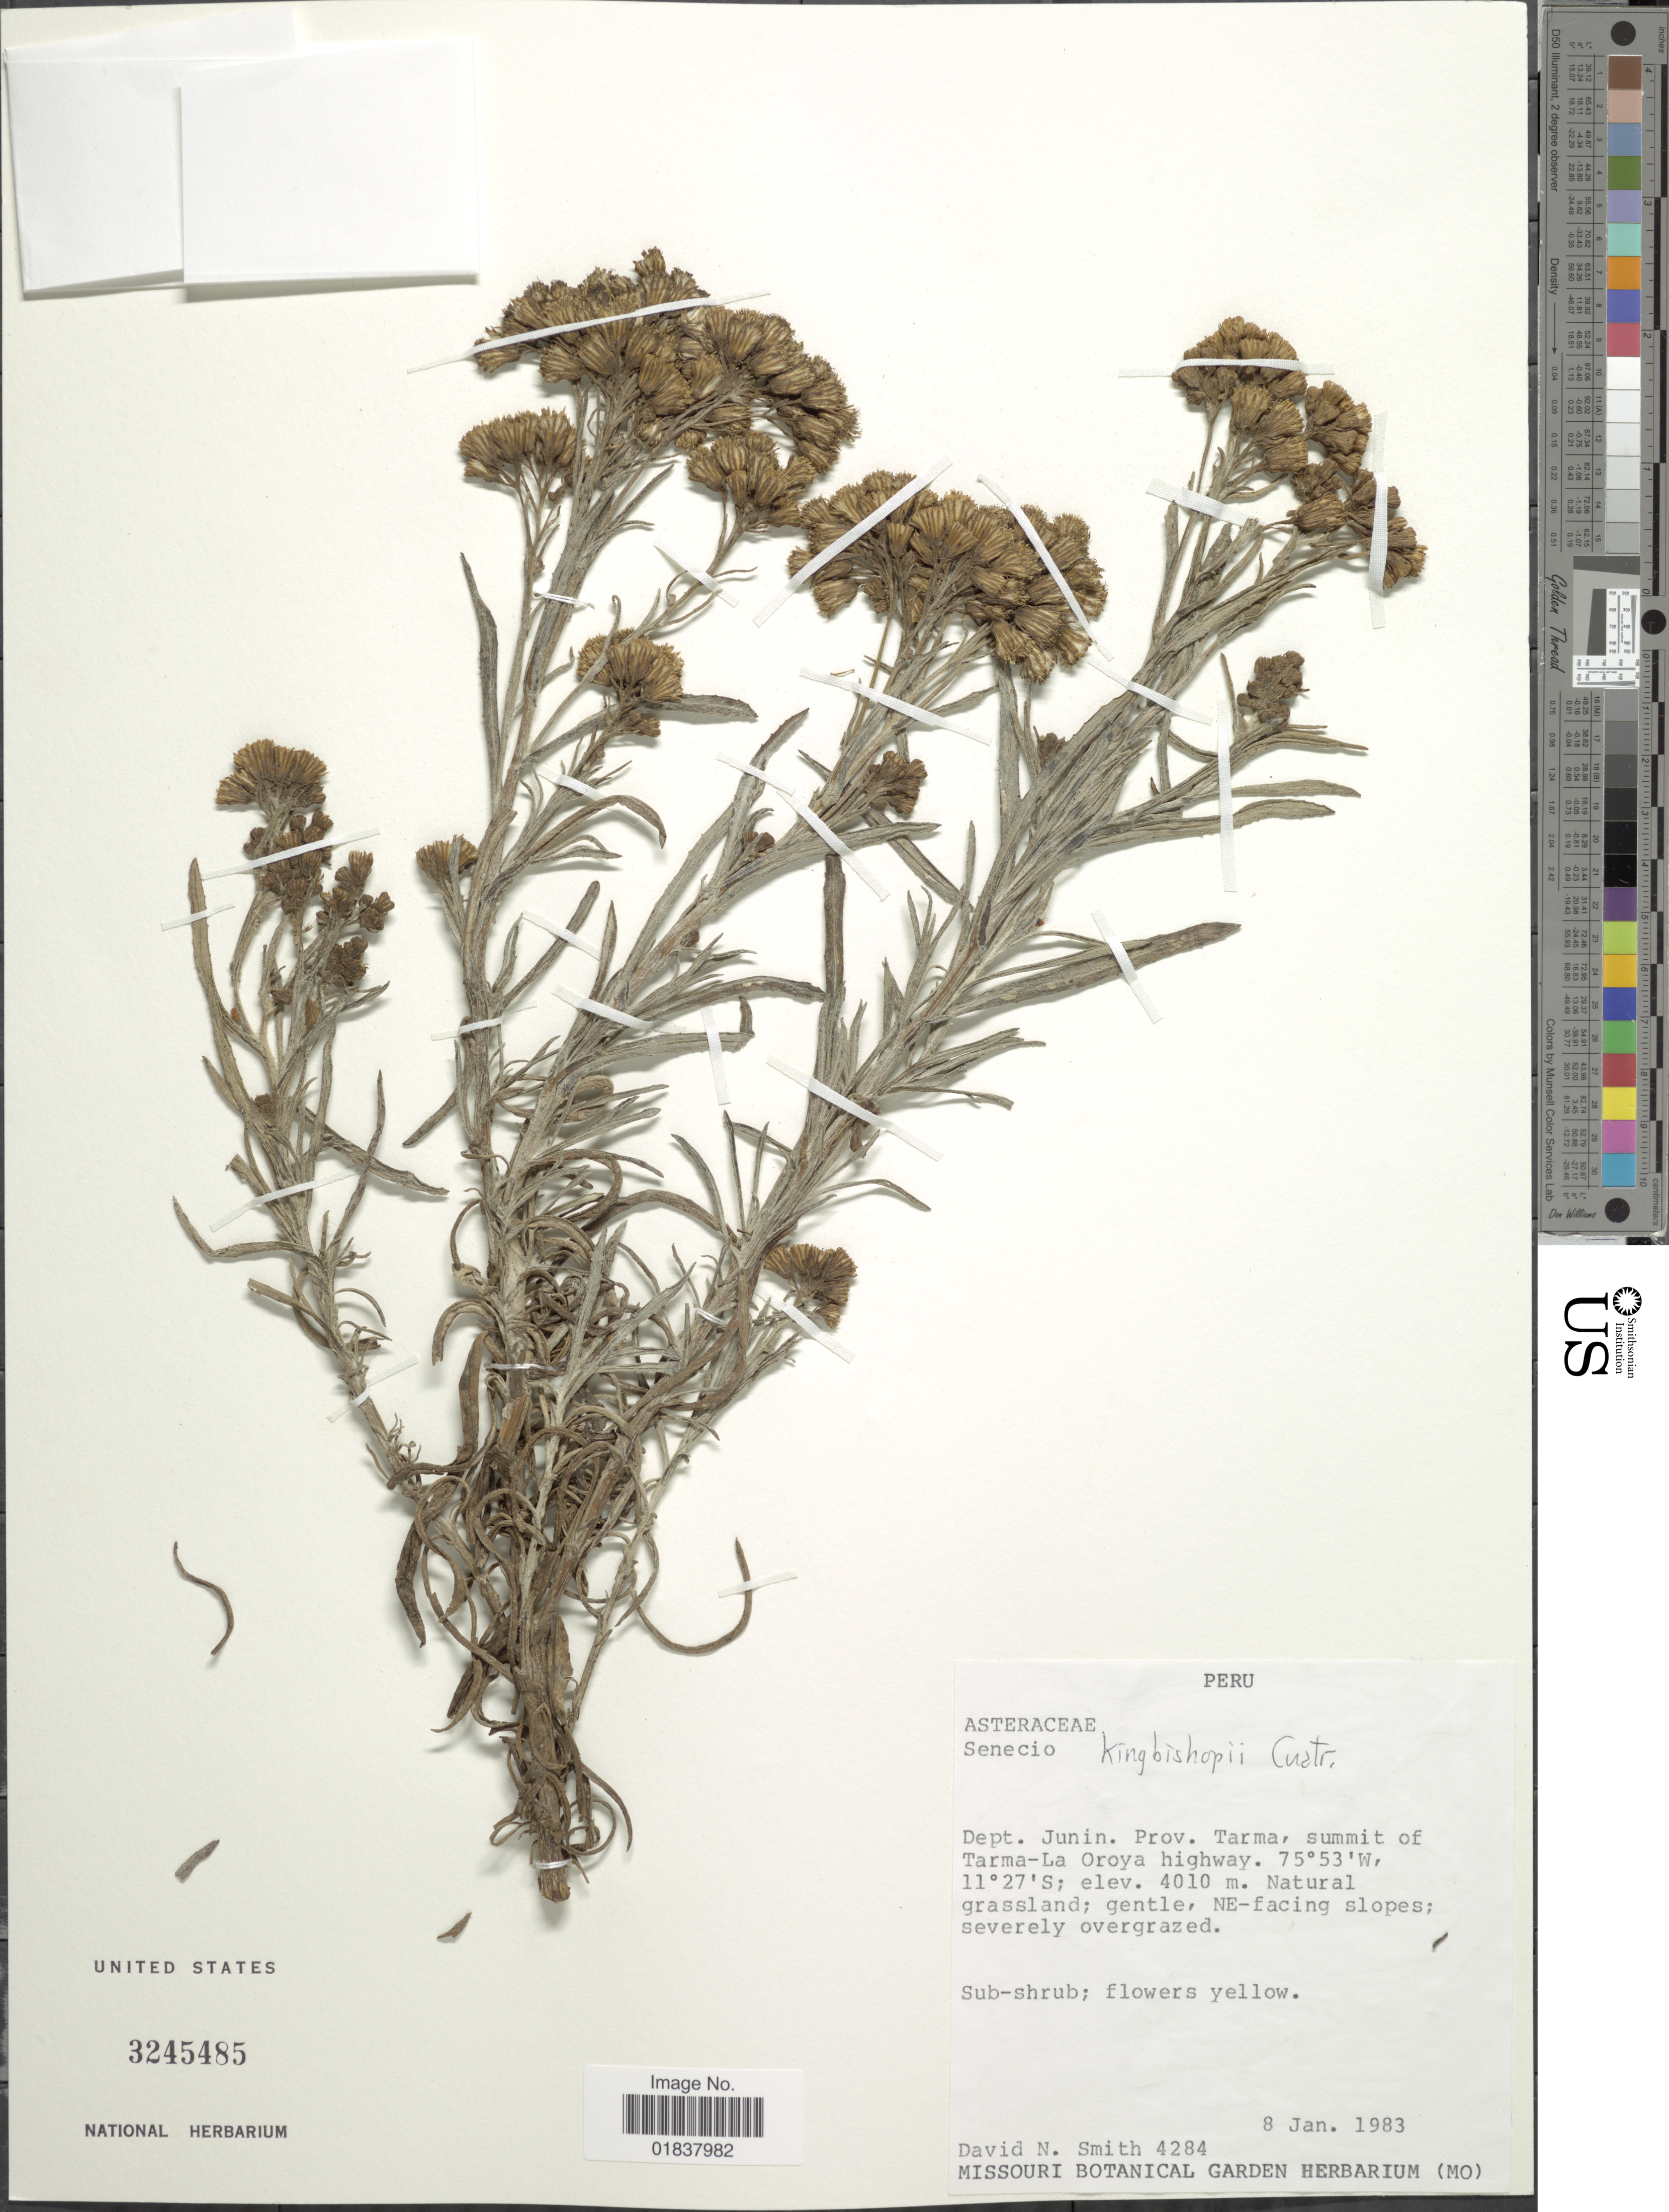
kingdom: Plantae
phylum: Tracheophyta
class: Magnoliopsida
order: Asterales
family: Asteraceae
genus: Senecio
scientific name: Senecio kingbishopii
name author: Cuatrec.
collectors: D. Smith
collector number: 4284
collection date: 1983-01-08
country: Peru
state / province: Junín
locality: Prov. Tarma, summit of Tarma-La Oroya highway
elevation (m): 4010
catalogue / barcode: US 3245485